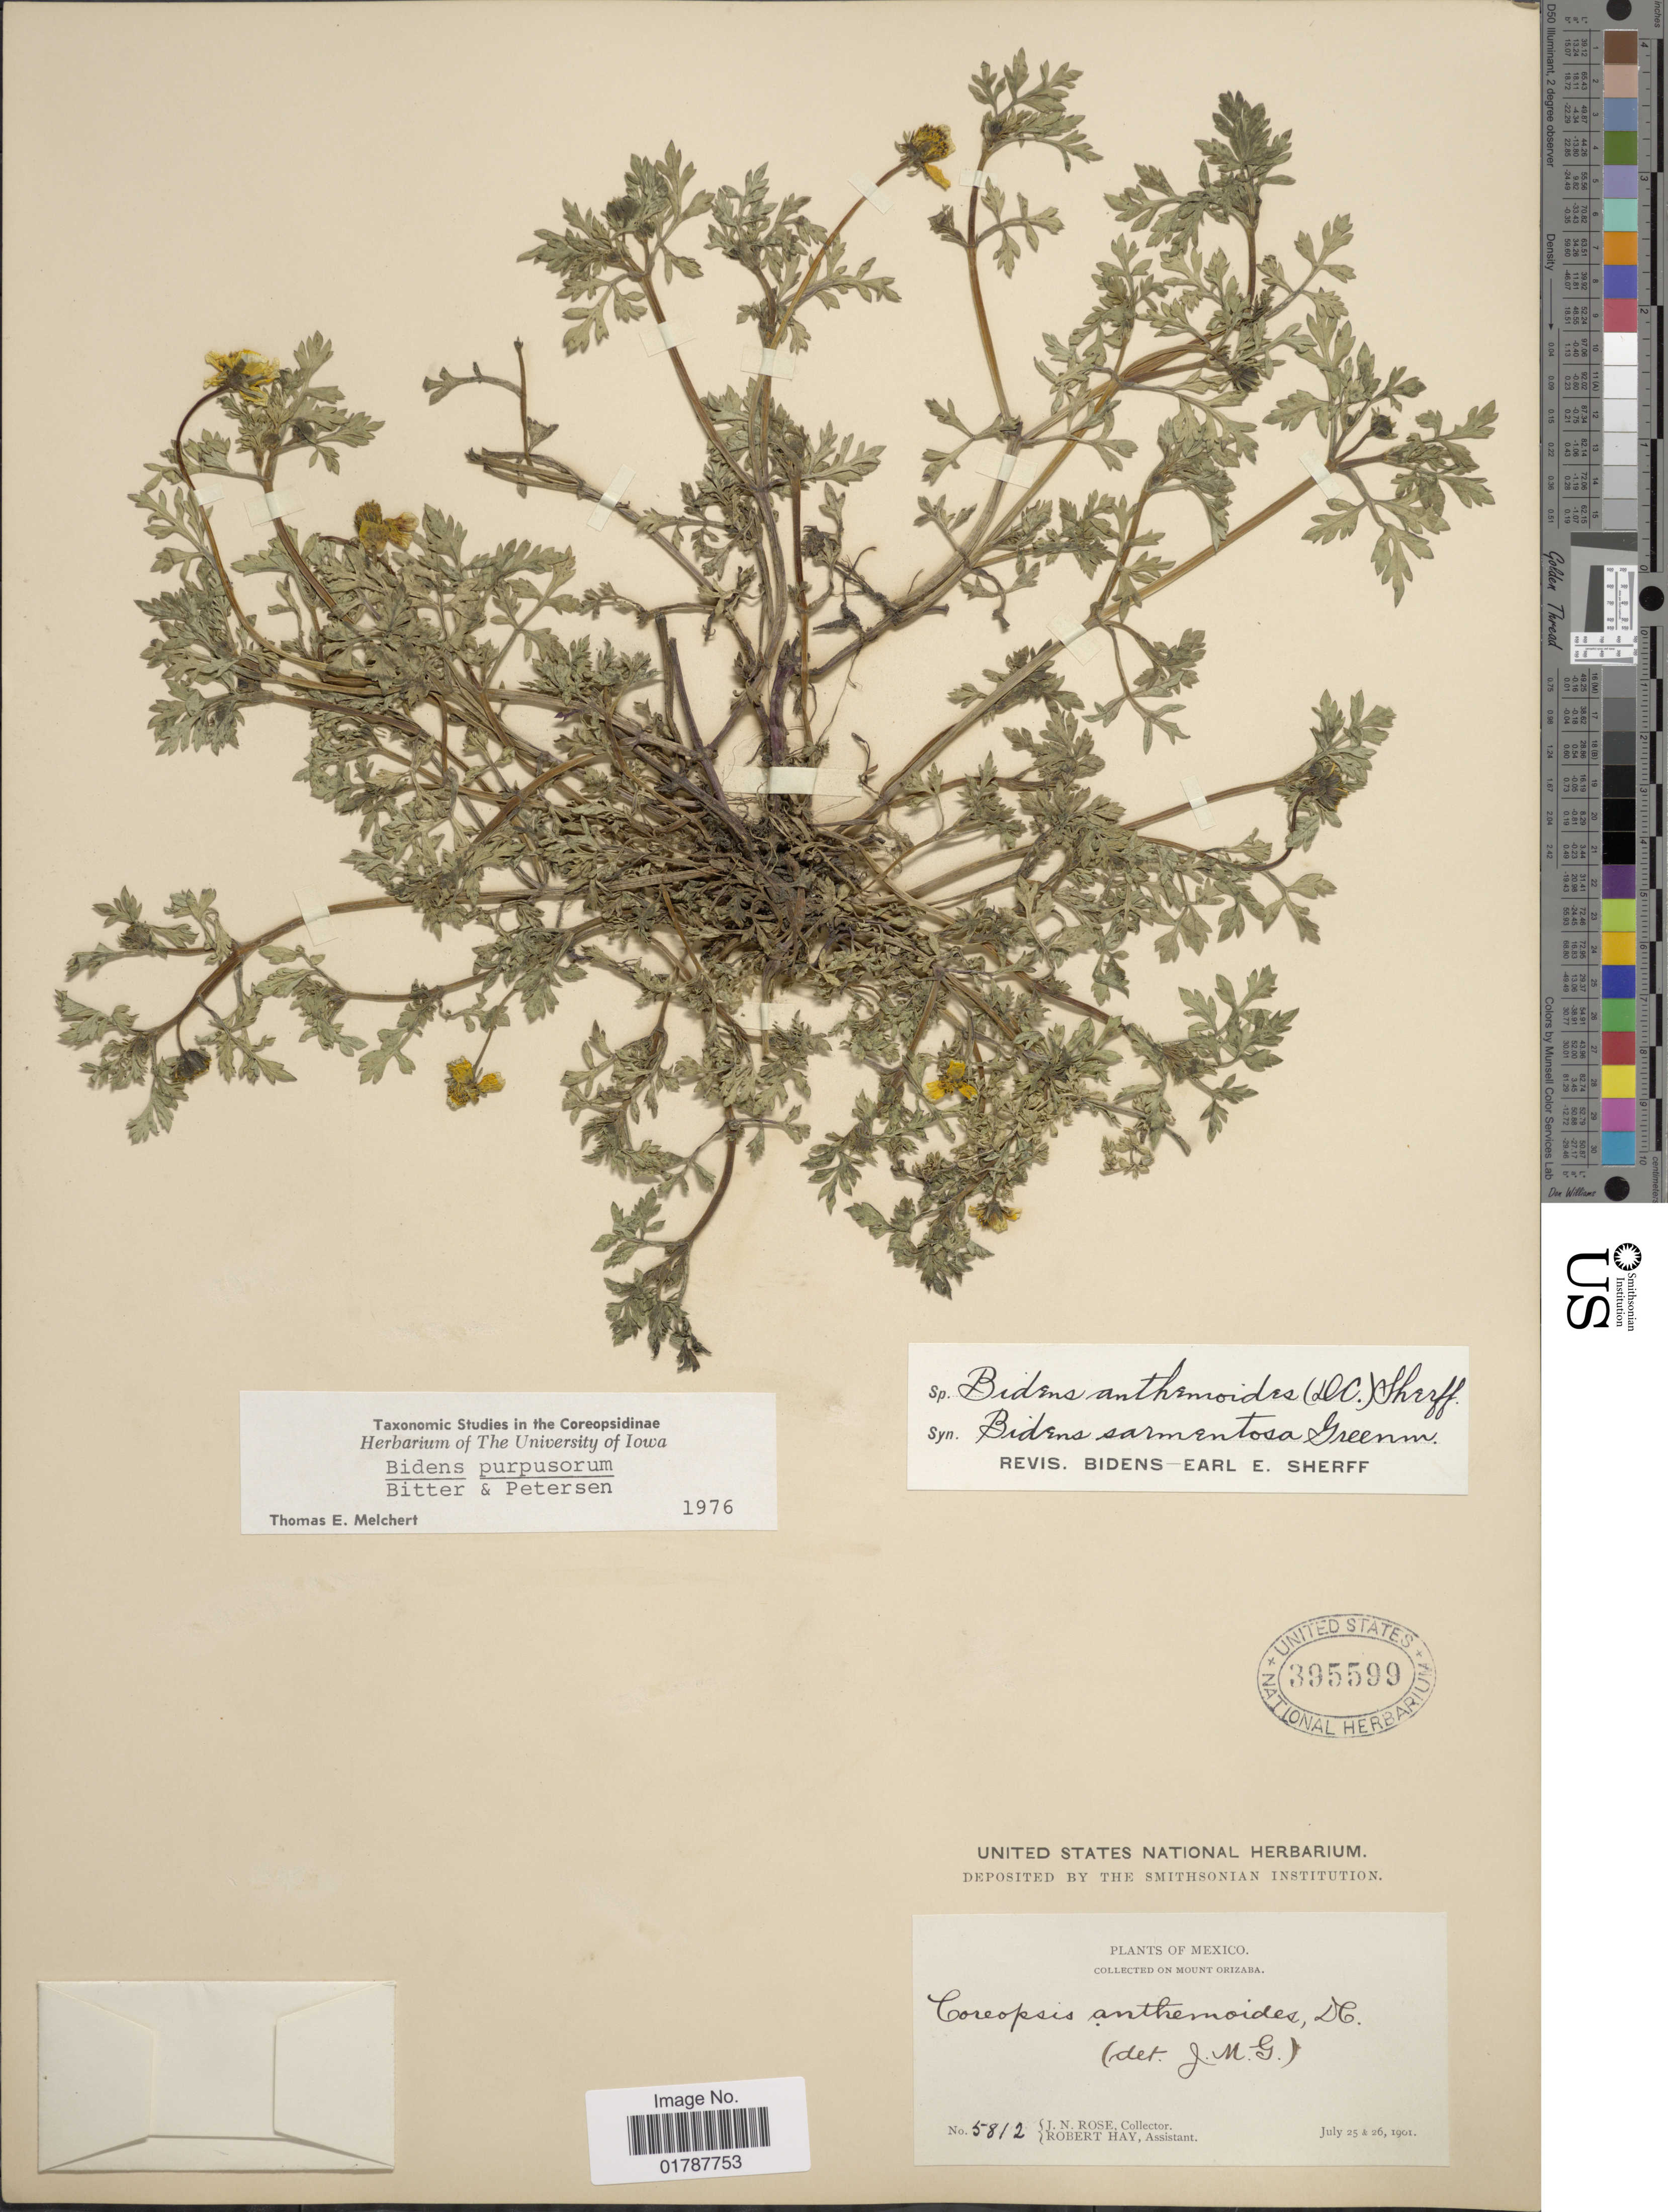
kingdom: Plantae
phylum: Tracheophyta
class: Magnoliopsida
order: Asterales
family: Asteraceae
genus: Bidens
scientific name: Bidens purpusorum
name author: Bitter & Petersen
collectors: J. N. Rose & R. Hay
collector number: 5812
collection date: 1901-07-25/1901-07-26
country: Mexico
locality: On Mount Orizaba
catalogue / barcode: US 395599